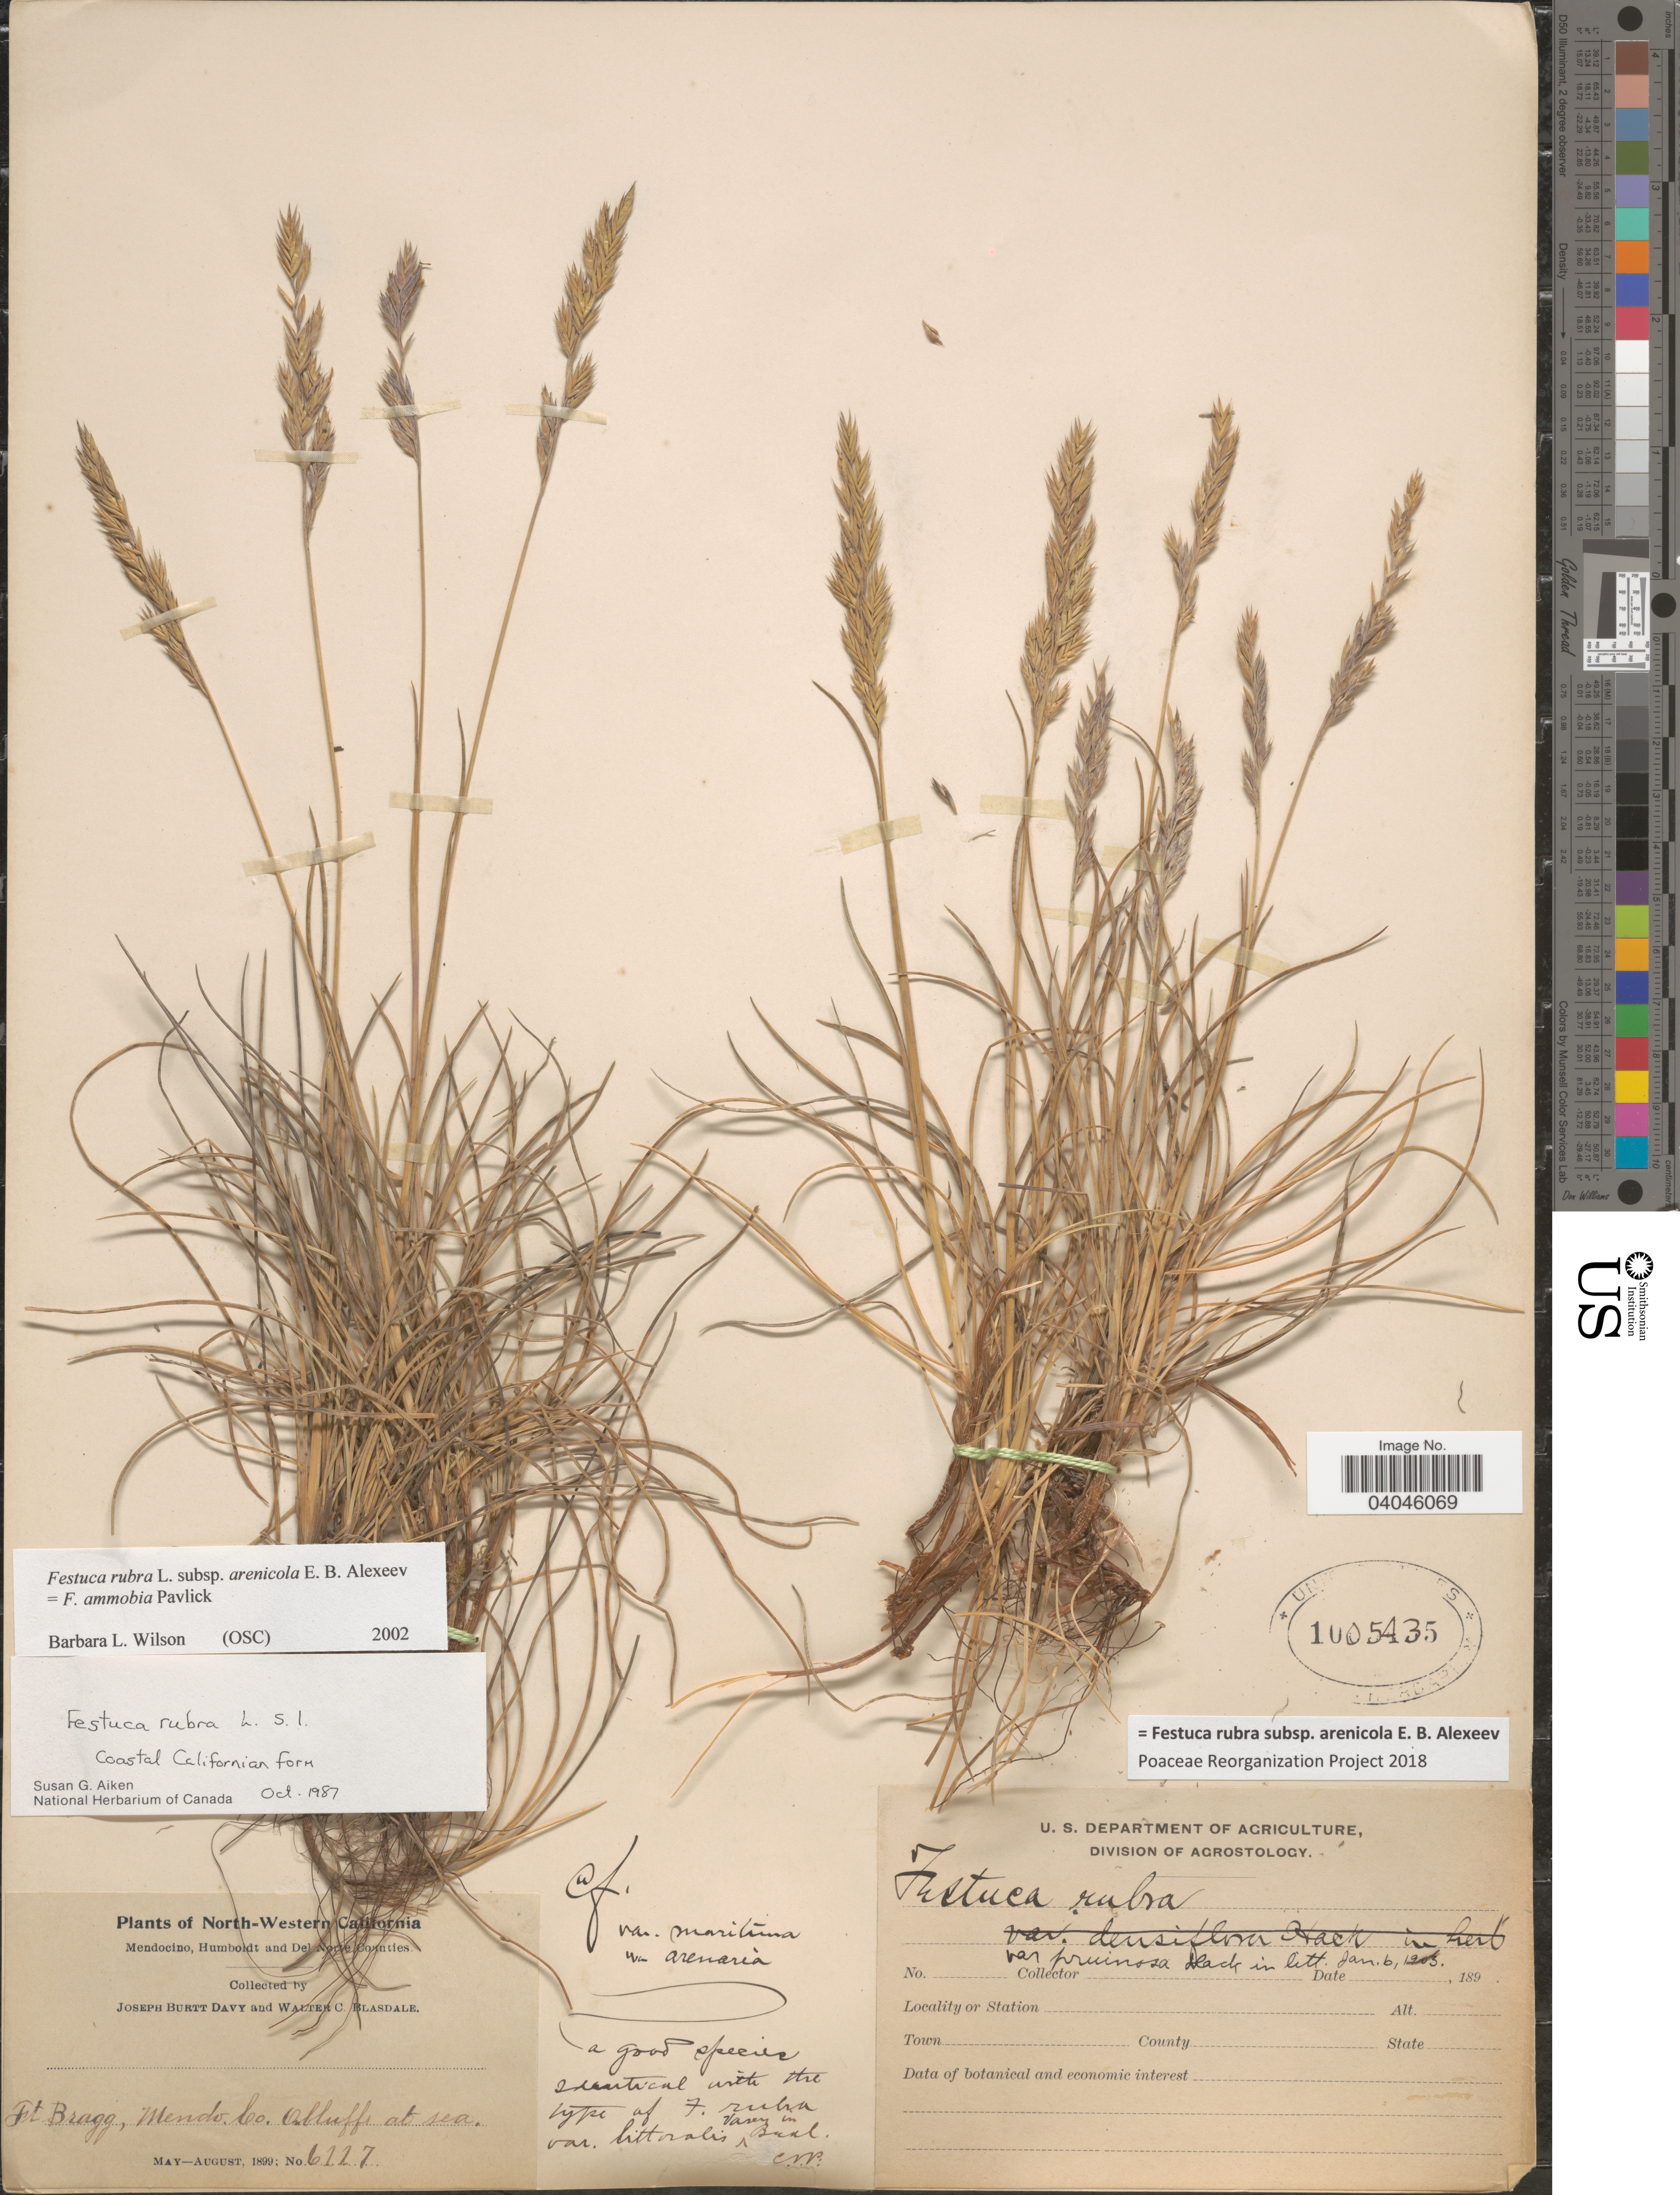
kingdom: Plantae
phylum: Tracheophyta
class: Liliopsida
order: Poales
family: Poaceae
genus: Festuca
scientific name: Festuca rubra subsp. arenicola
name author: E.B. Alexeev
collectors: J. Burtt Davy & W. Blasdale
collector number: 6117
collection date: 1899-05/1899-08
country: United States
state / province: California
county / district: Mendocino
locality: North-Western California. Ft. Bragg, Mendocino Co. O.bluffs at sea.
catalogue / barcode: US 1005435